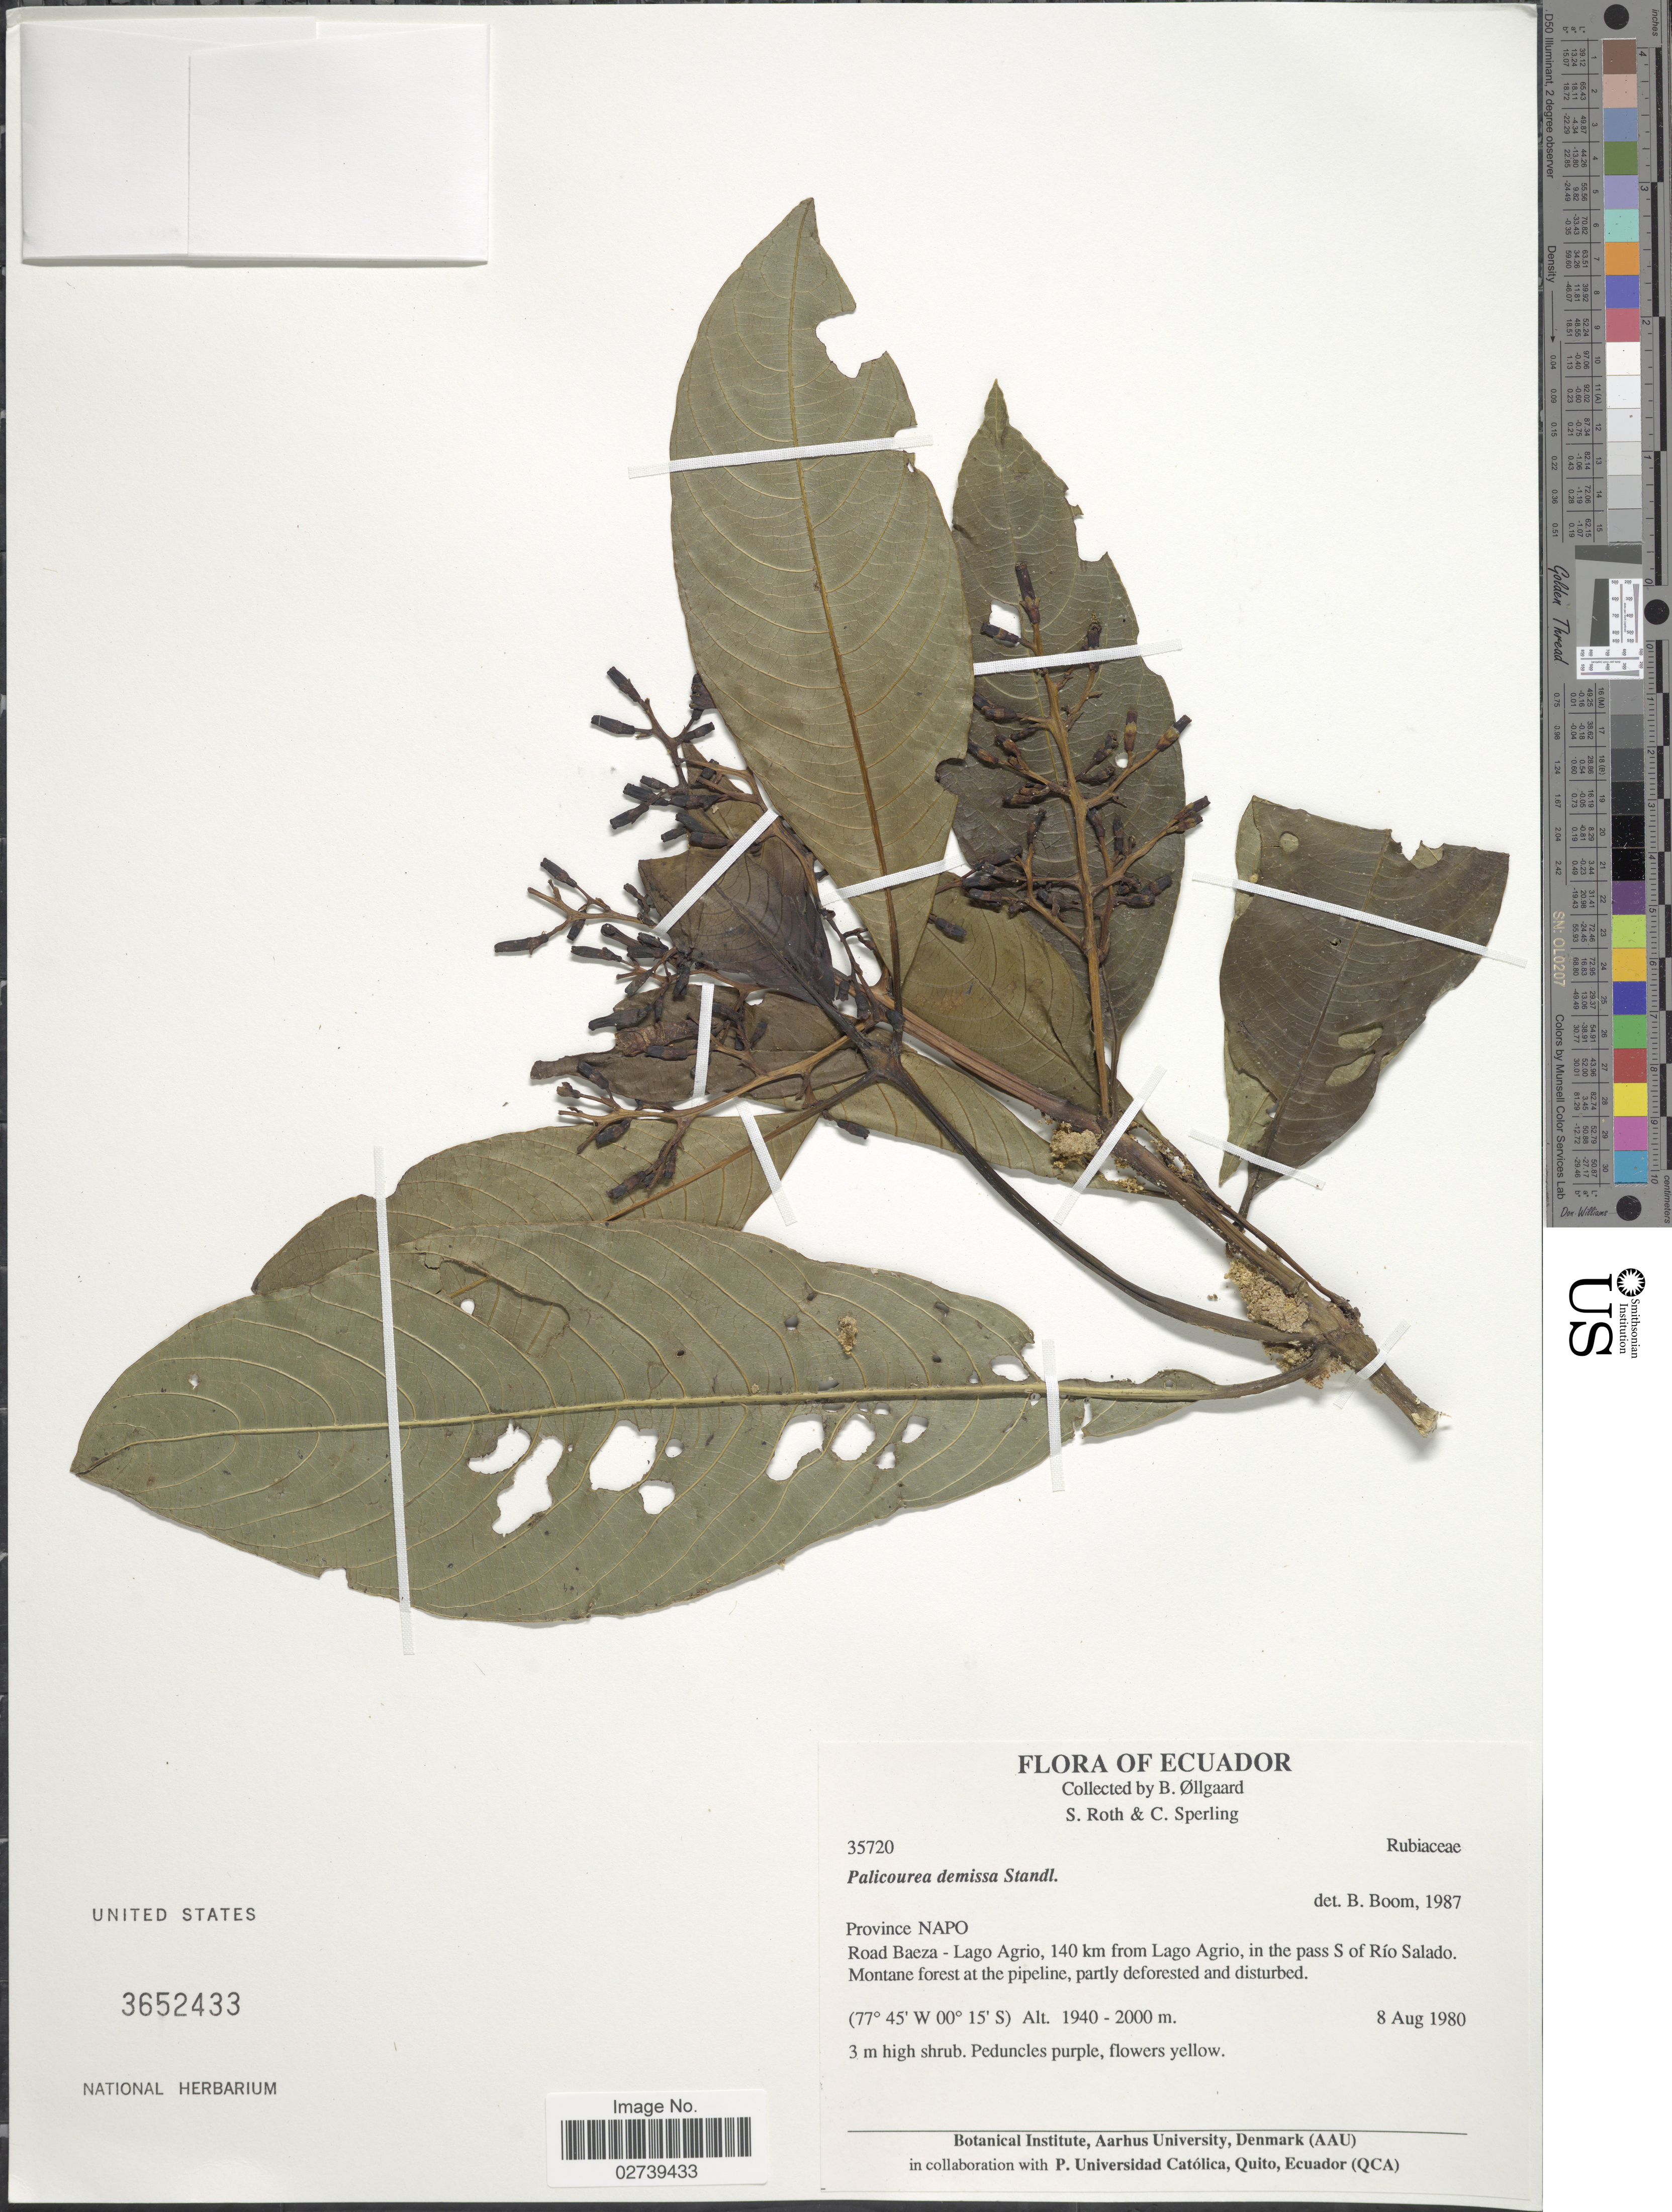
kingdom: Plantae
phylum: Tracheophyta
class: Magnoliopsida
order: Gentianales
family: Rubiaceae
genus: Palicourea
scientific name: Palicourea demissa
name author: Standl.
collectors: B. Øllgaard, S. Roth & C. Sperling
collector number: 35720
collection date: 1980-08-08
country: Ecuador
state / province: Napo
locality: Road Baeza-Lago Agrio, 140 km from Lago Agrio, in the pass S of Rio Salado.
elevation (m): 1940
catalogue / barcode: US 3652433